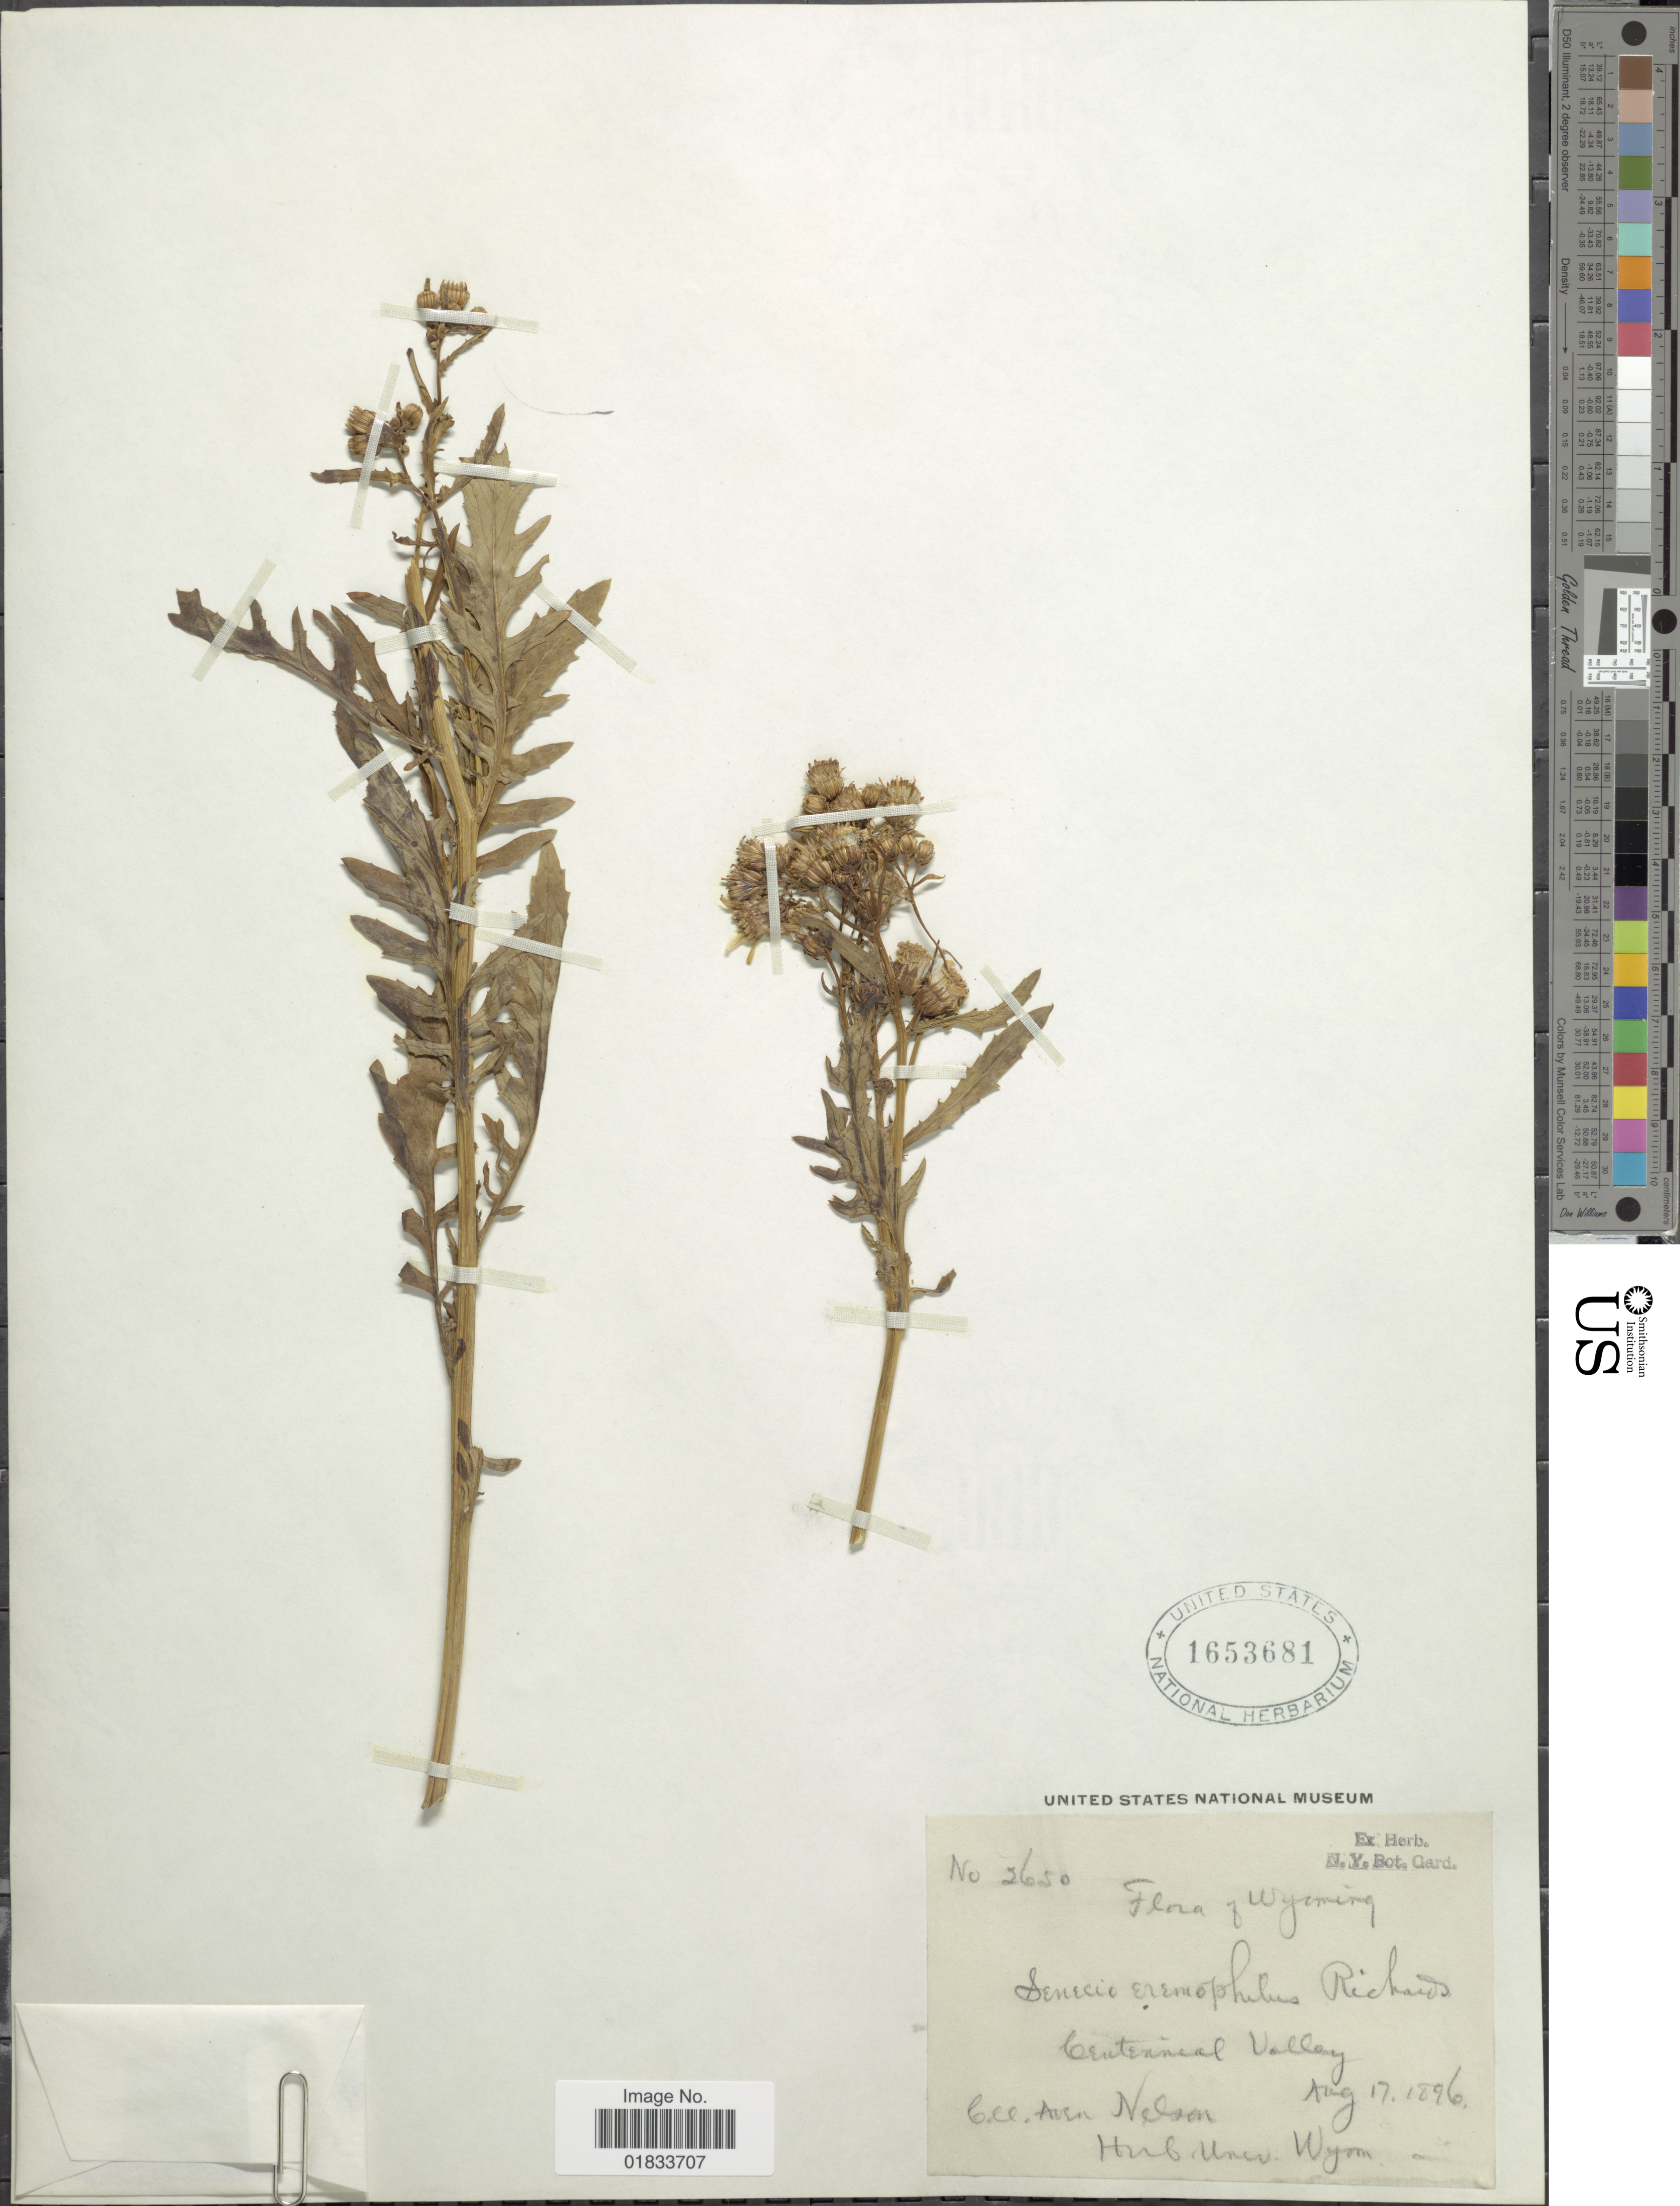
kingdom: Plantae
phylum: Tracheophyta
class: Magnoliopsida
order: Asterales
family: Asteraceae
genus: Senecio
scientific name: Senecio eremophilus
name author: Richardson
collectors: A. Nelson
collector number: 2650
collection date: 1896-08-17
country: United States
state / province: Wyoming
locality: Centennial Valley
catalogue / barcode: US 1653681